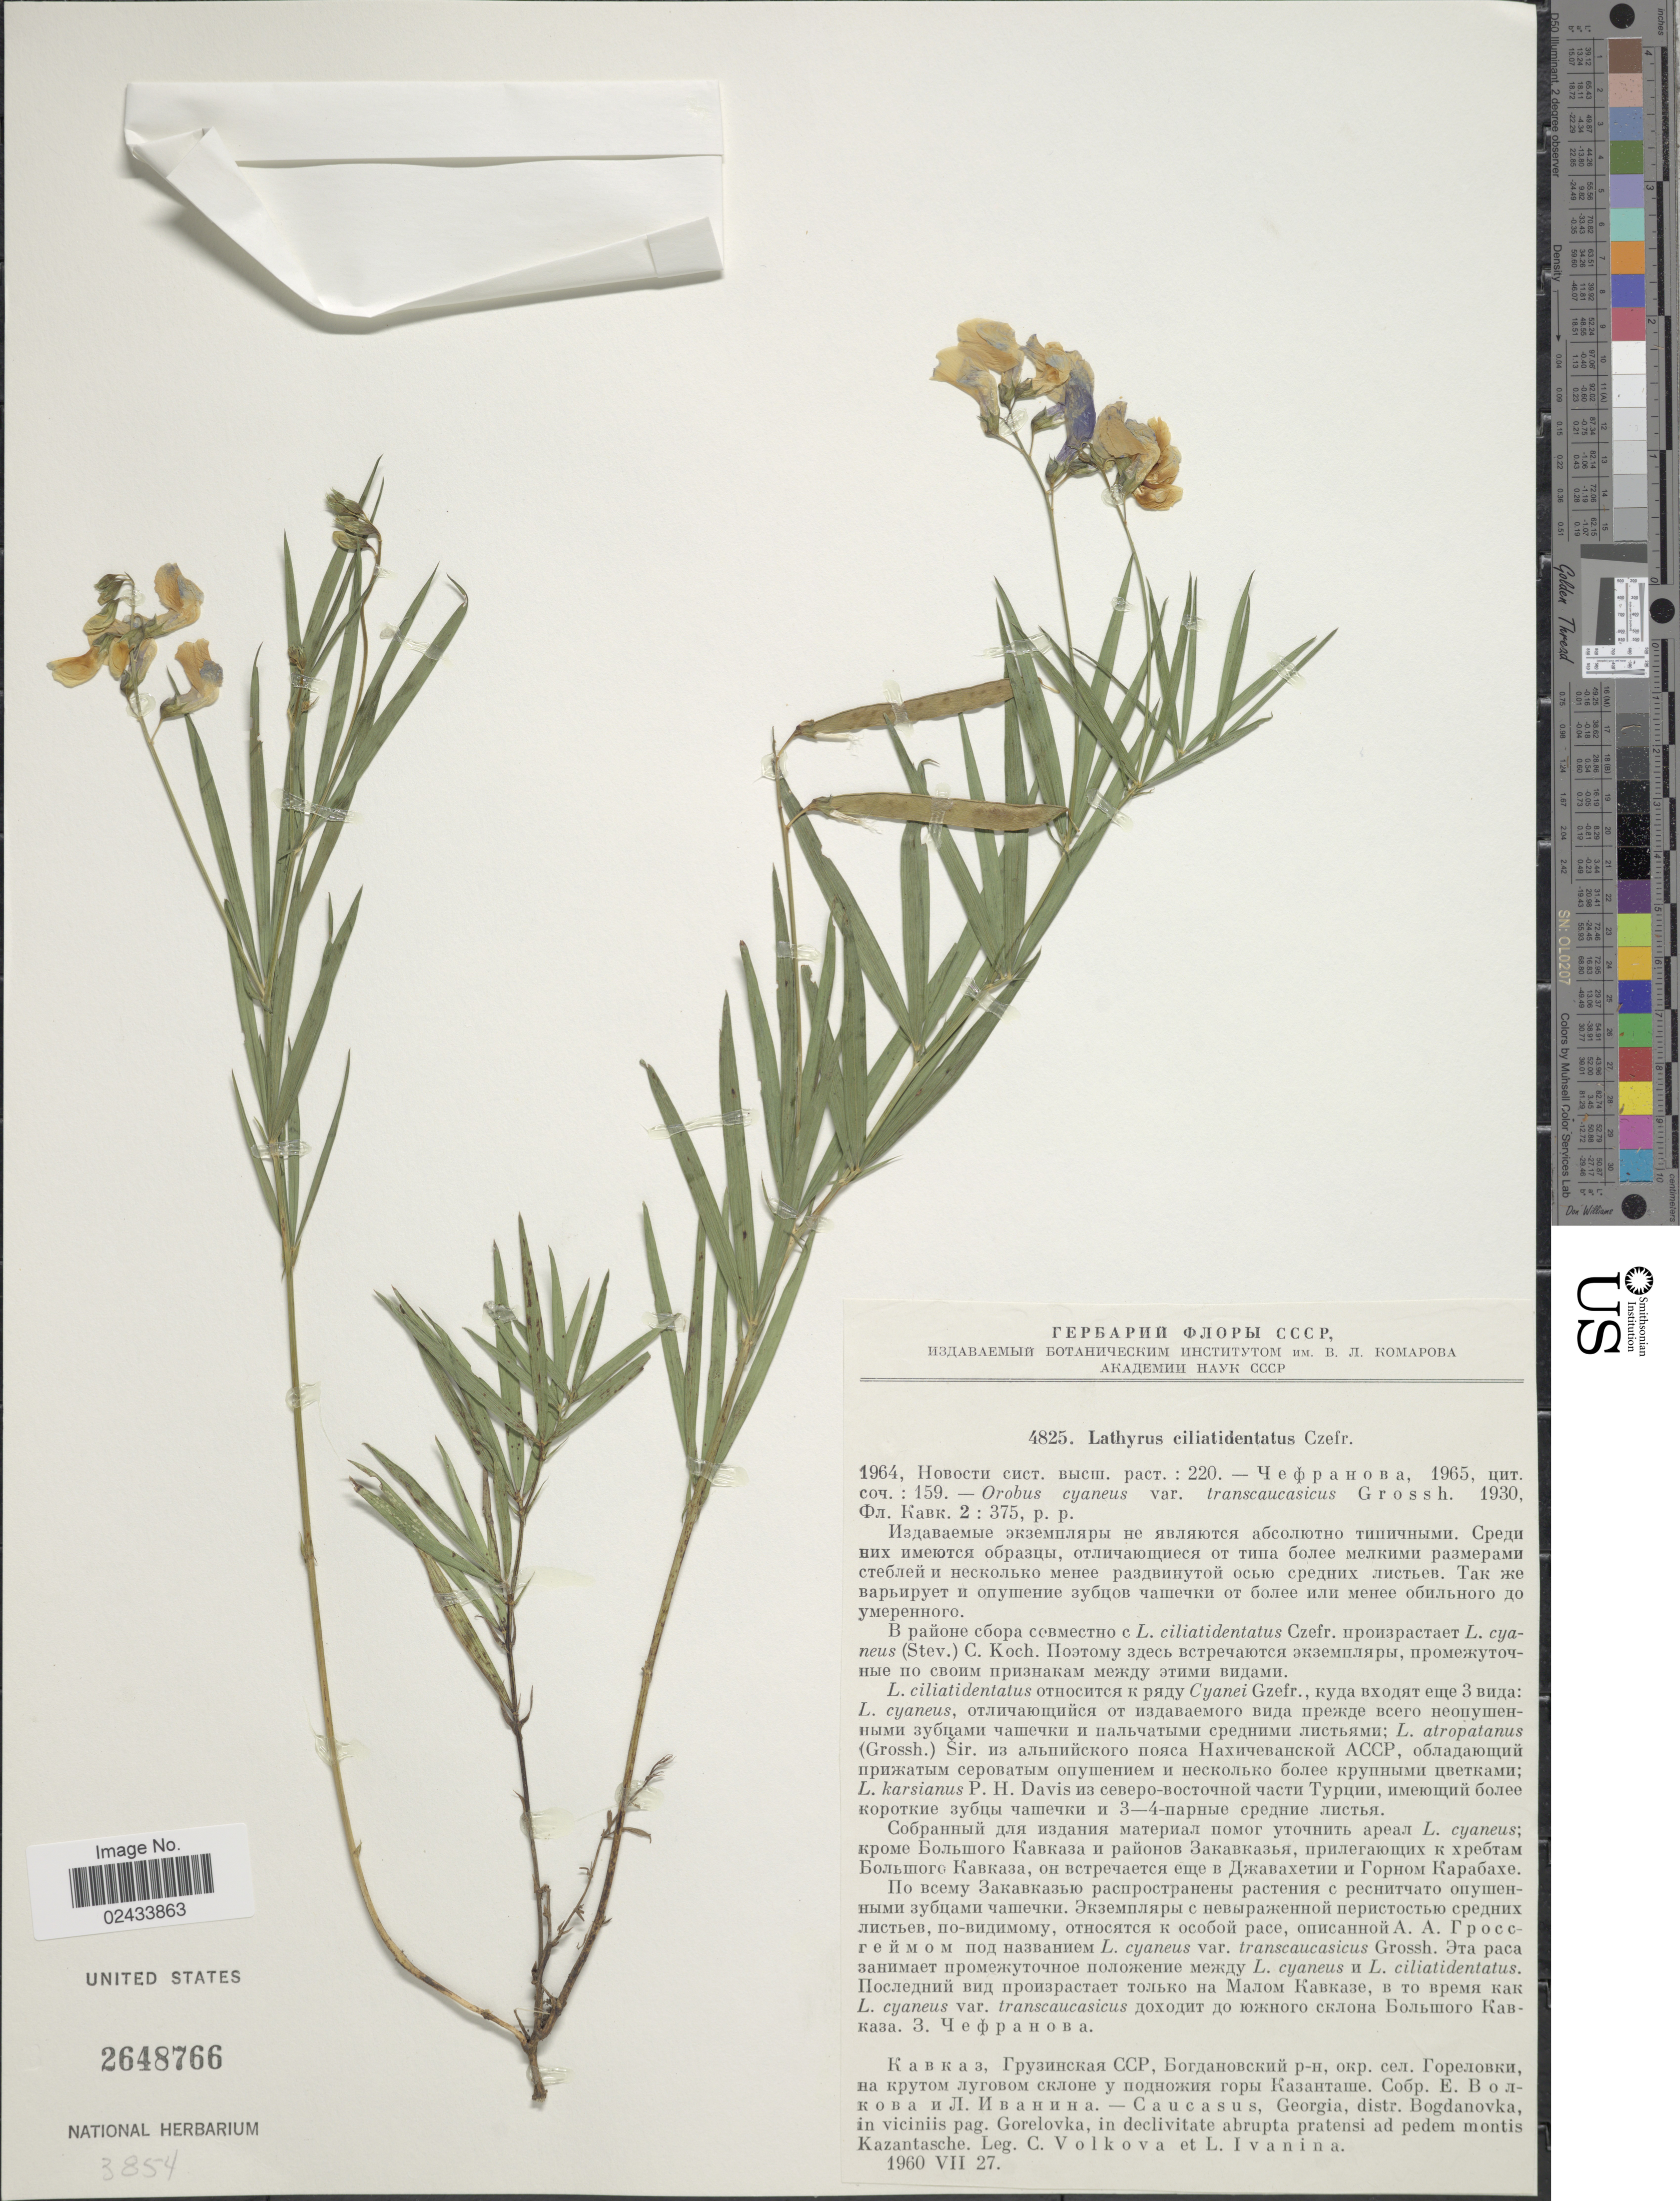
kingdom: Plantae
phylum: Tracheophyta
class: Magnoliopsida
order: Fabales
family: Fabaceae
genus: Lathyrus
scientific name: Lathyrus ciliatidentatus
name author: Czefr.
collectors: C. Volkova & L. Ivanina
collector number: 4825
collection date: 1960-07-27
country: Georgia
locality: Caucasus, Georgia, distr. Bogdanovka, in viciniis pag. Gorelovka, in declivitate abrupta pratensi ad pedem montis Kazantasche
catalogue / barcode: US 2648766